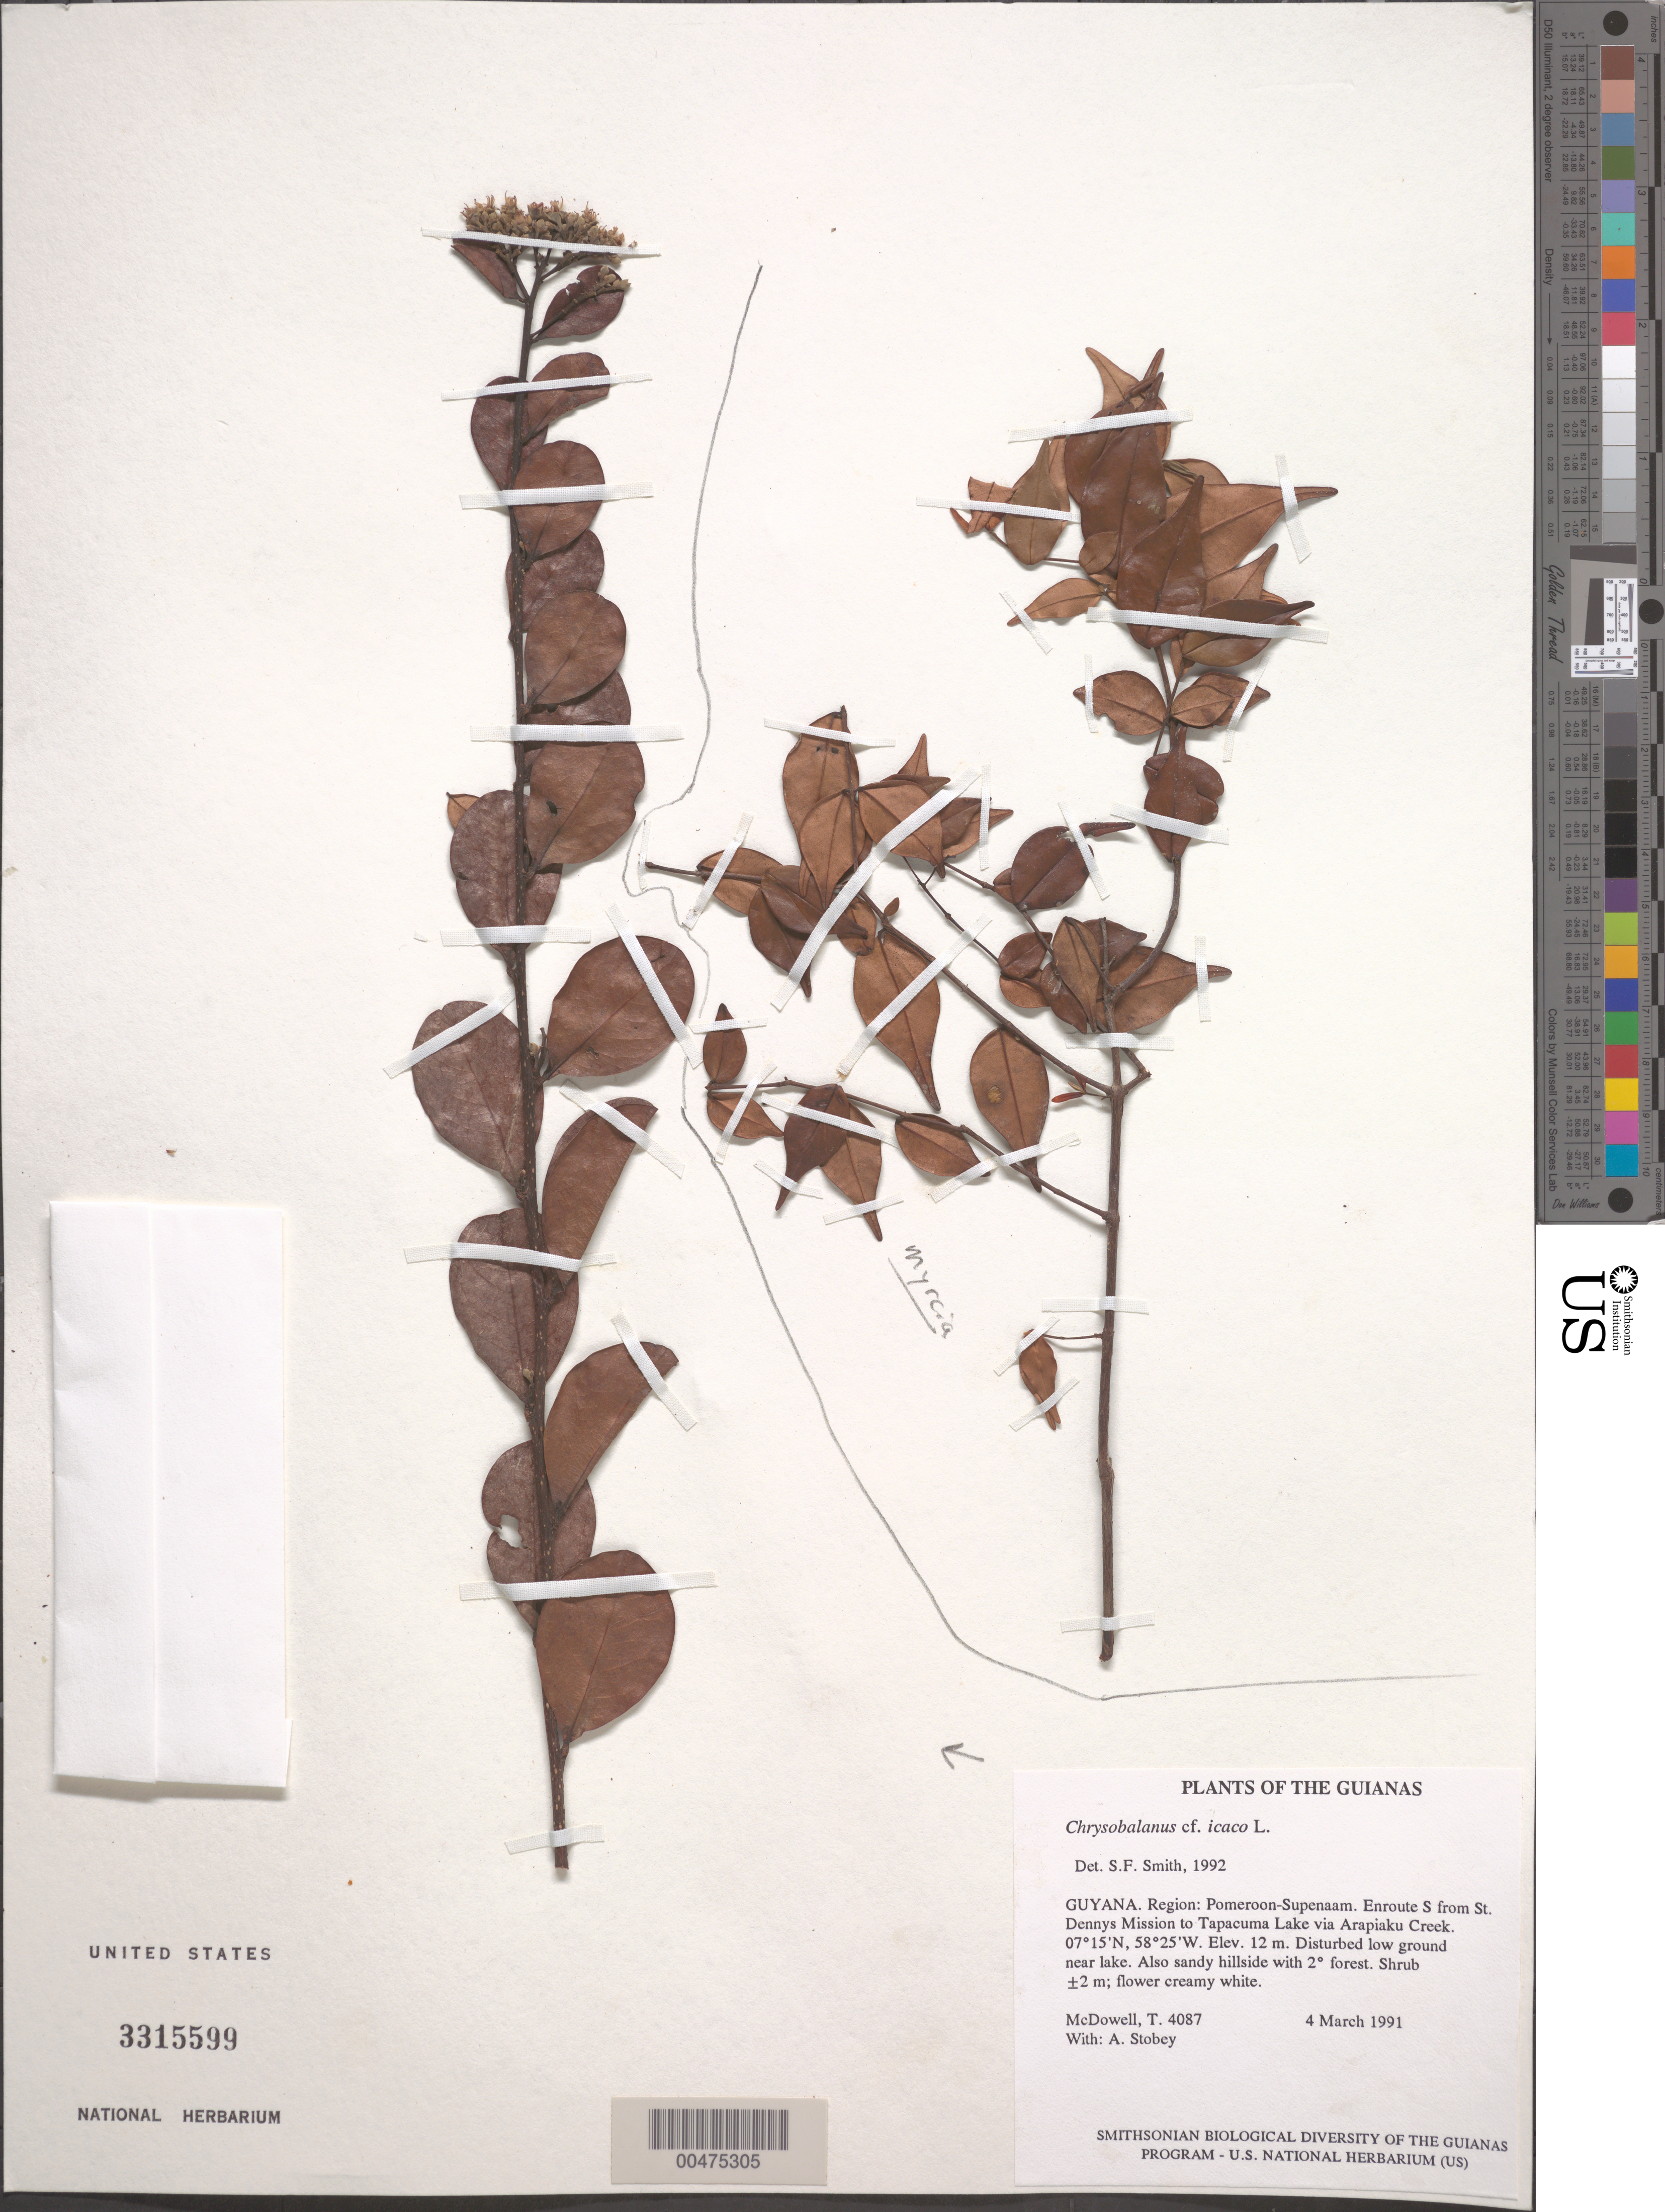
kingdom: Plantae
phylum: Tracheophyta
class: Magnoliopsida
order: Malpighiales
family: Chrysobalanaceae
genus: Chrysobalanus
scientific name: Chrysobalanus icaco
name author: L.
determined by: Smith, Stephen F., (US), NMNH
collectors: T. McDowell, D. Gopaul, C. N. Horn & J. H. Wiersema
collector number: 4087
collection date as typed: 4 March 1991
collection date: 1991-03-04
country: Guyana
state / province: Pomeroon-Supenaam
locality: Enroute S from St. Dennys Mission to Tapacuma Lake via Arapiaku Creek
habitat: Disturbed low ground near lake. Also sandy hillside with secondary forest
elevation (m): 12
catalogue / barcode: US 3315599